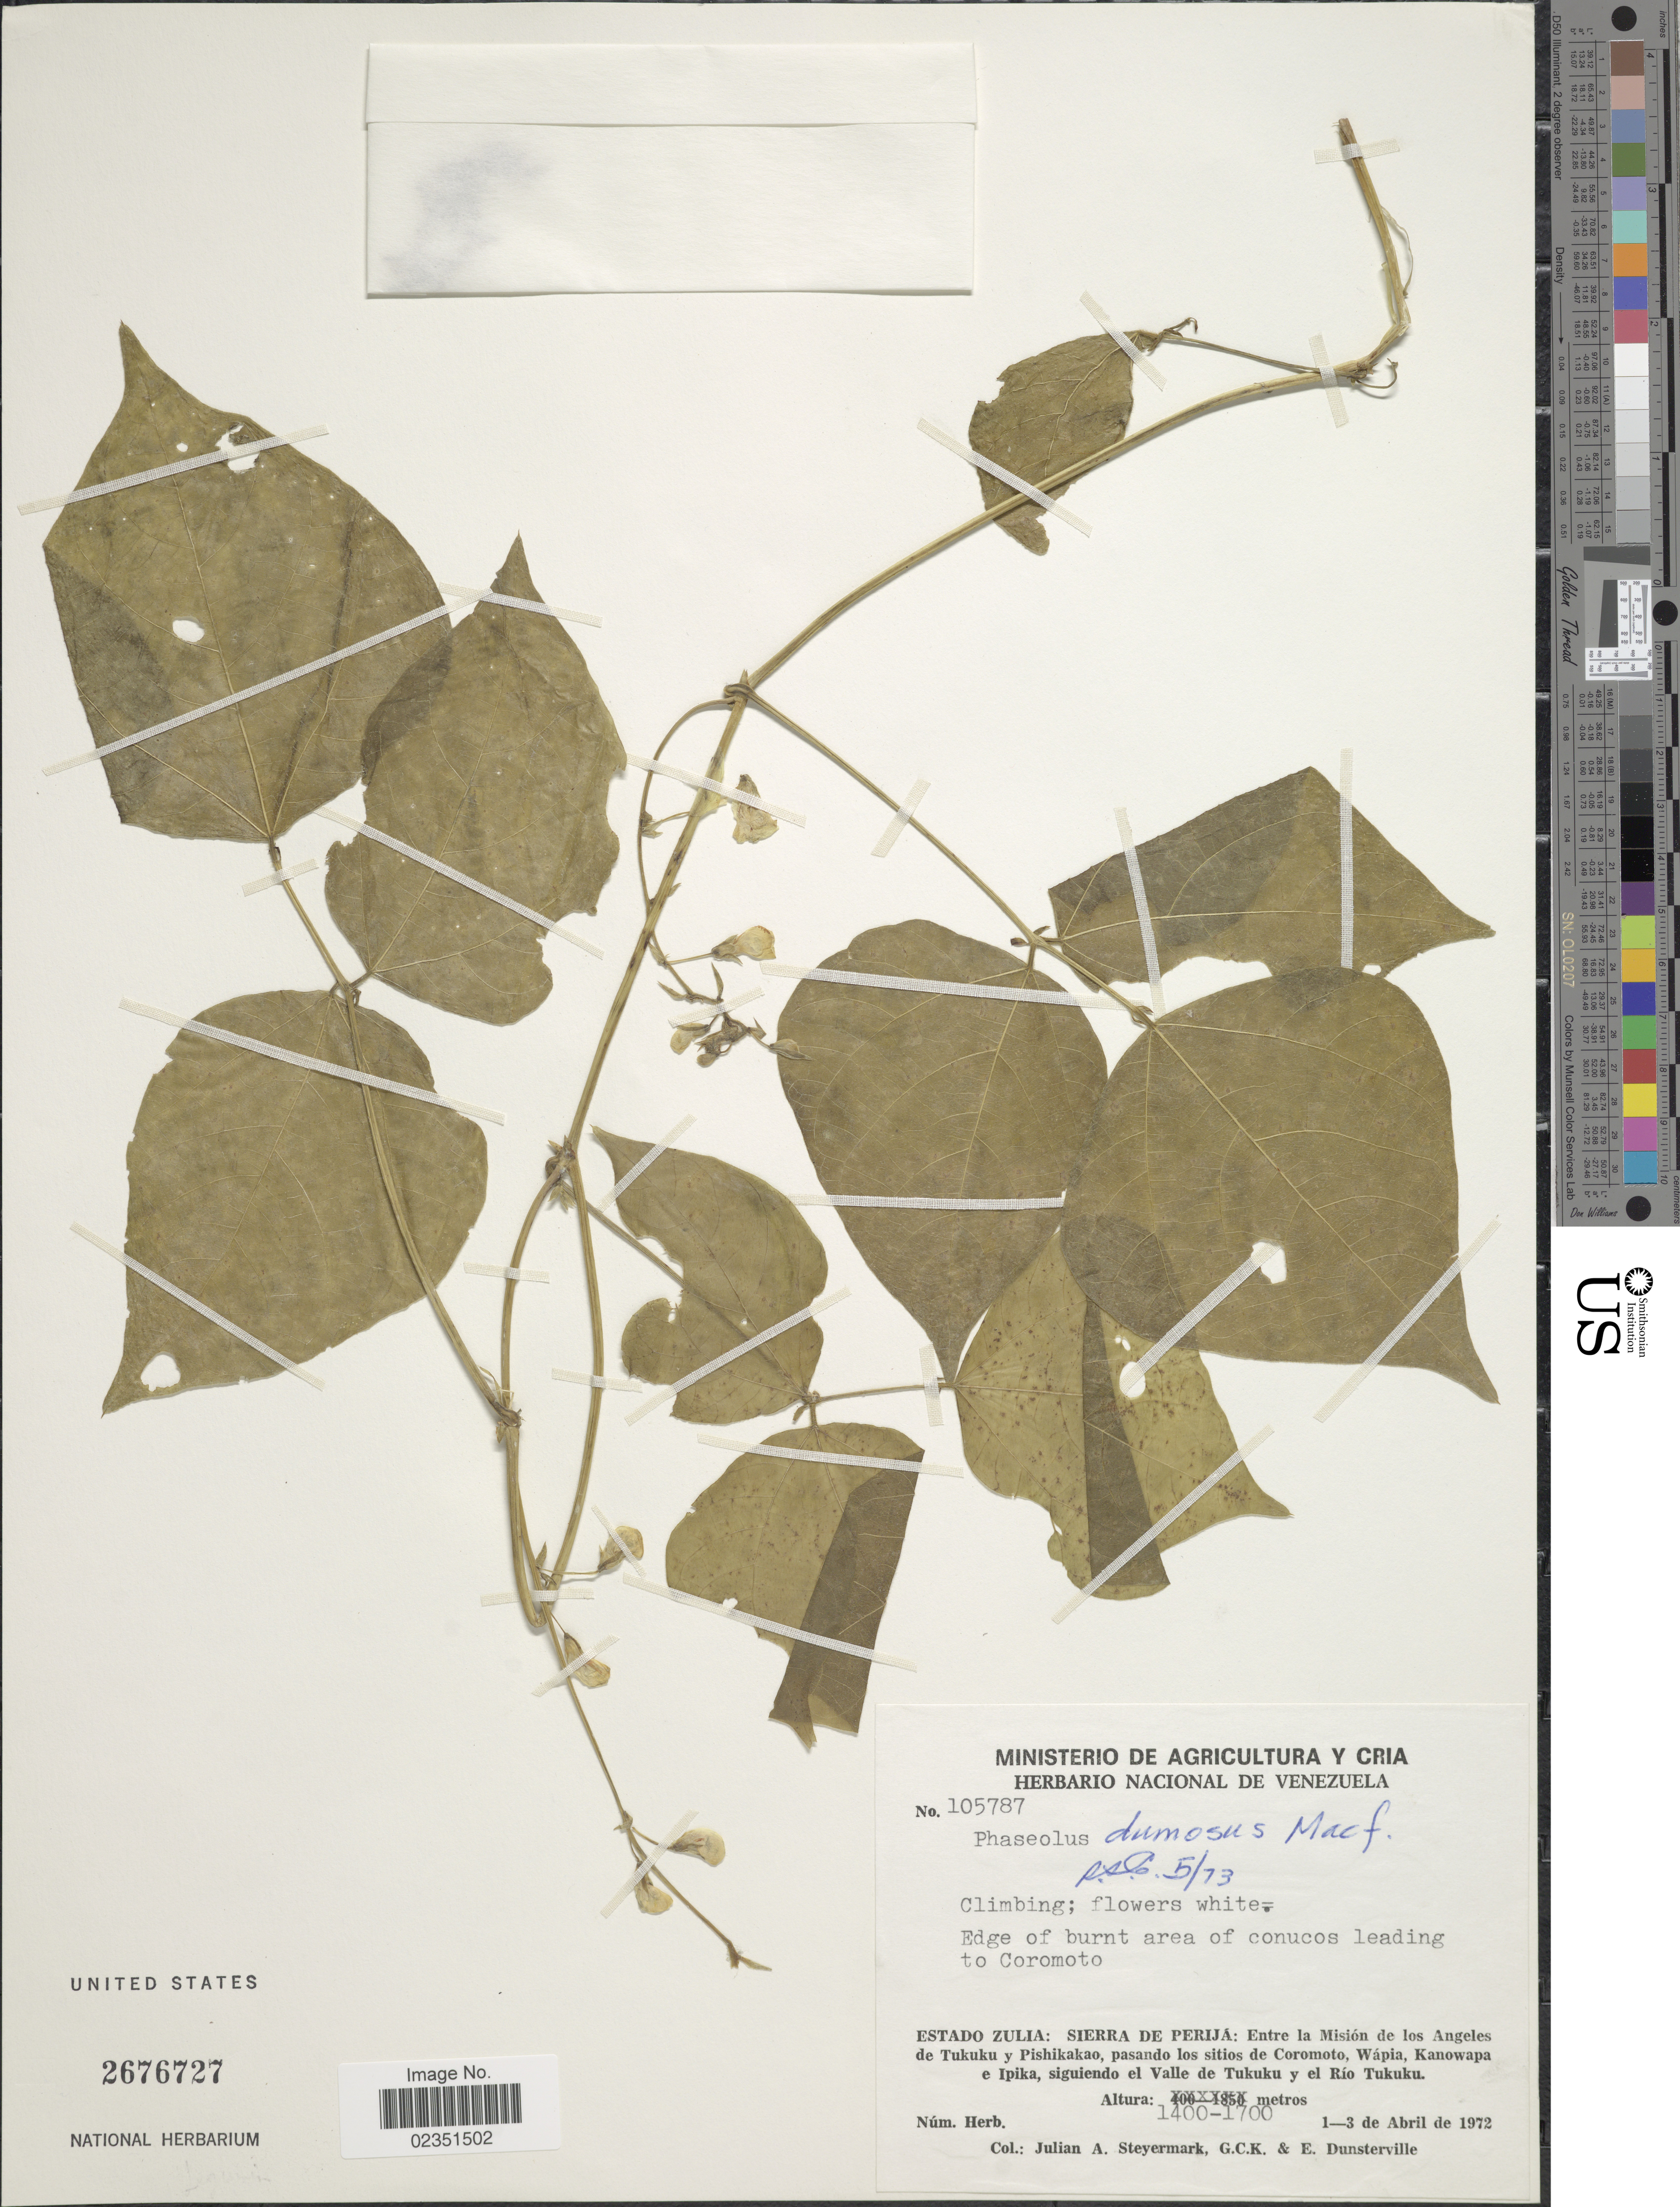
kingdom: Plantae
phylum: Tracheophyta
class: Magnoliopsida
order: Fabales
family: Fabaceae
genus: Phaseolus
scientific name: Phaseolus dumosus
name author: Macfad.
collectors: J. Steyermark, G. C. K. Dunsterville & E. Dunsterville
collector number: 105787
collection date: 1972-04-01/1972-04-03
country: Venezuela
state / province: Zulia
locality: Sierra de Perija: Entre la Mison de los Angeles de Tukuku y Pishikakao, pasando los sitios de Coromoto, Wapia,Kanowapa e Ipika, siguiendo el Valle de Tukuku y el Rio Tukuku. Leading to Coromoto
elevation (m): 1400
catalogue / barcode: US 2676727